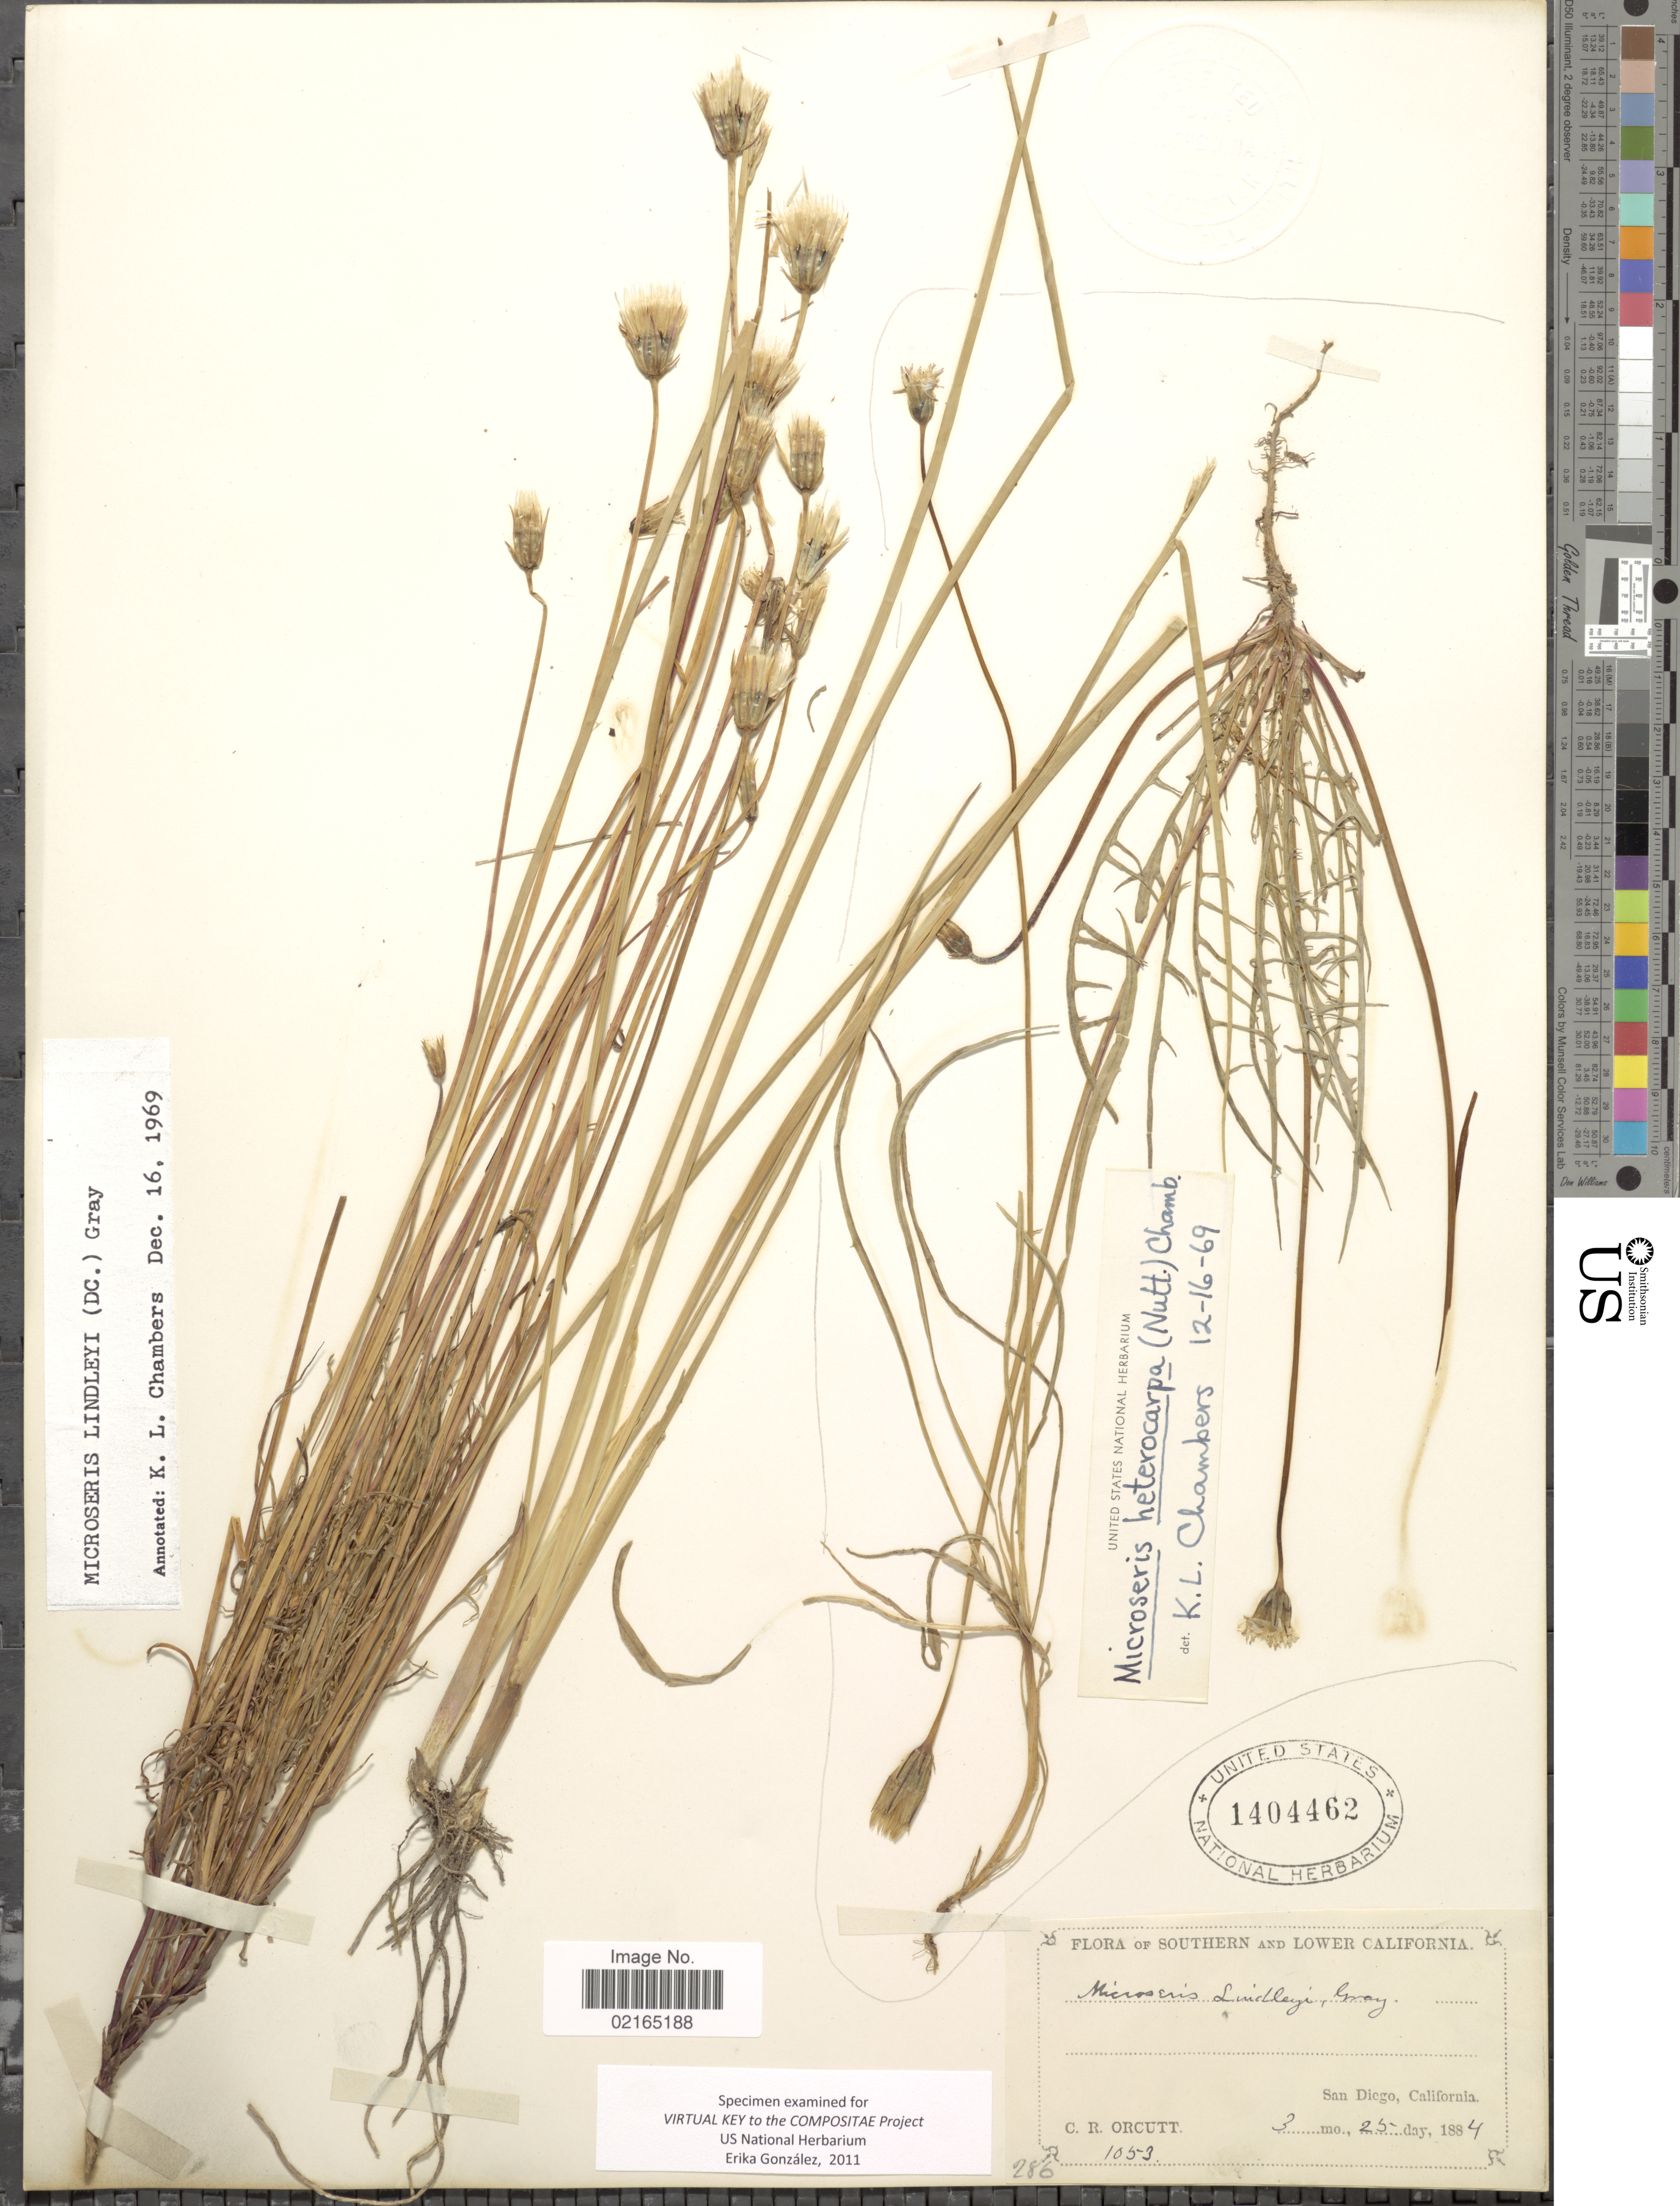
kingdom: Plantae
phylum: Tracheophyta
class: Magnoliopsida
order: Asterales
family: Asteraceae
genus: Uropappus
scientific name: Uropappus lindleyi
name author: (DC.) Nutt.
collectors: C. R. Orcutt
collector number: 1053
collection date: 1884-03-25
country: United States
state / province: California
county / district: San Diego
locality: Southern and Lower California, San Diego.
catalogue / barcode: US 1404462